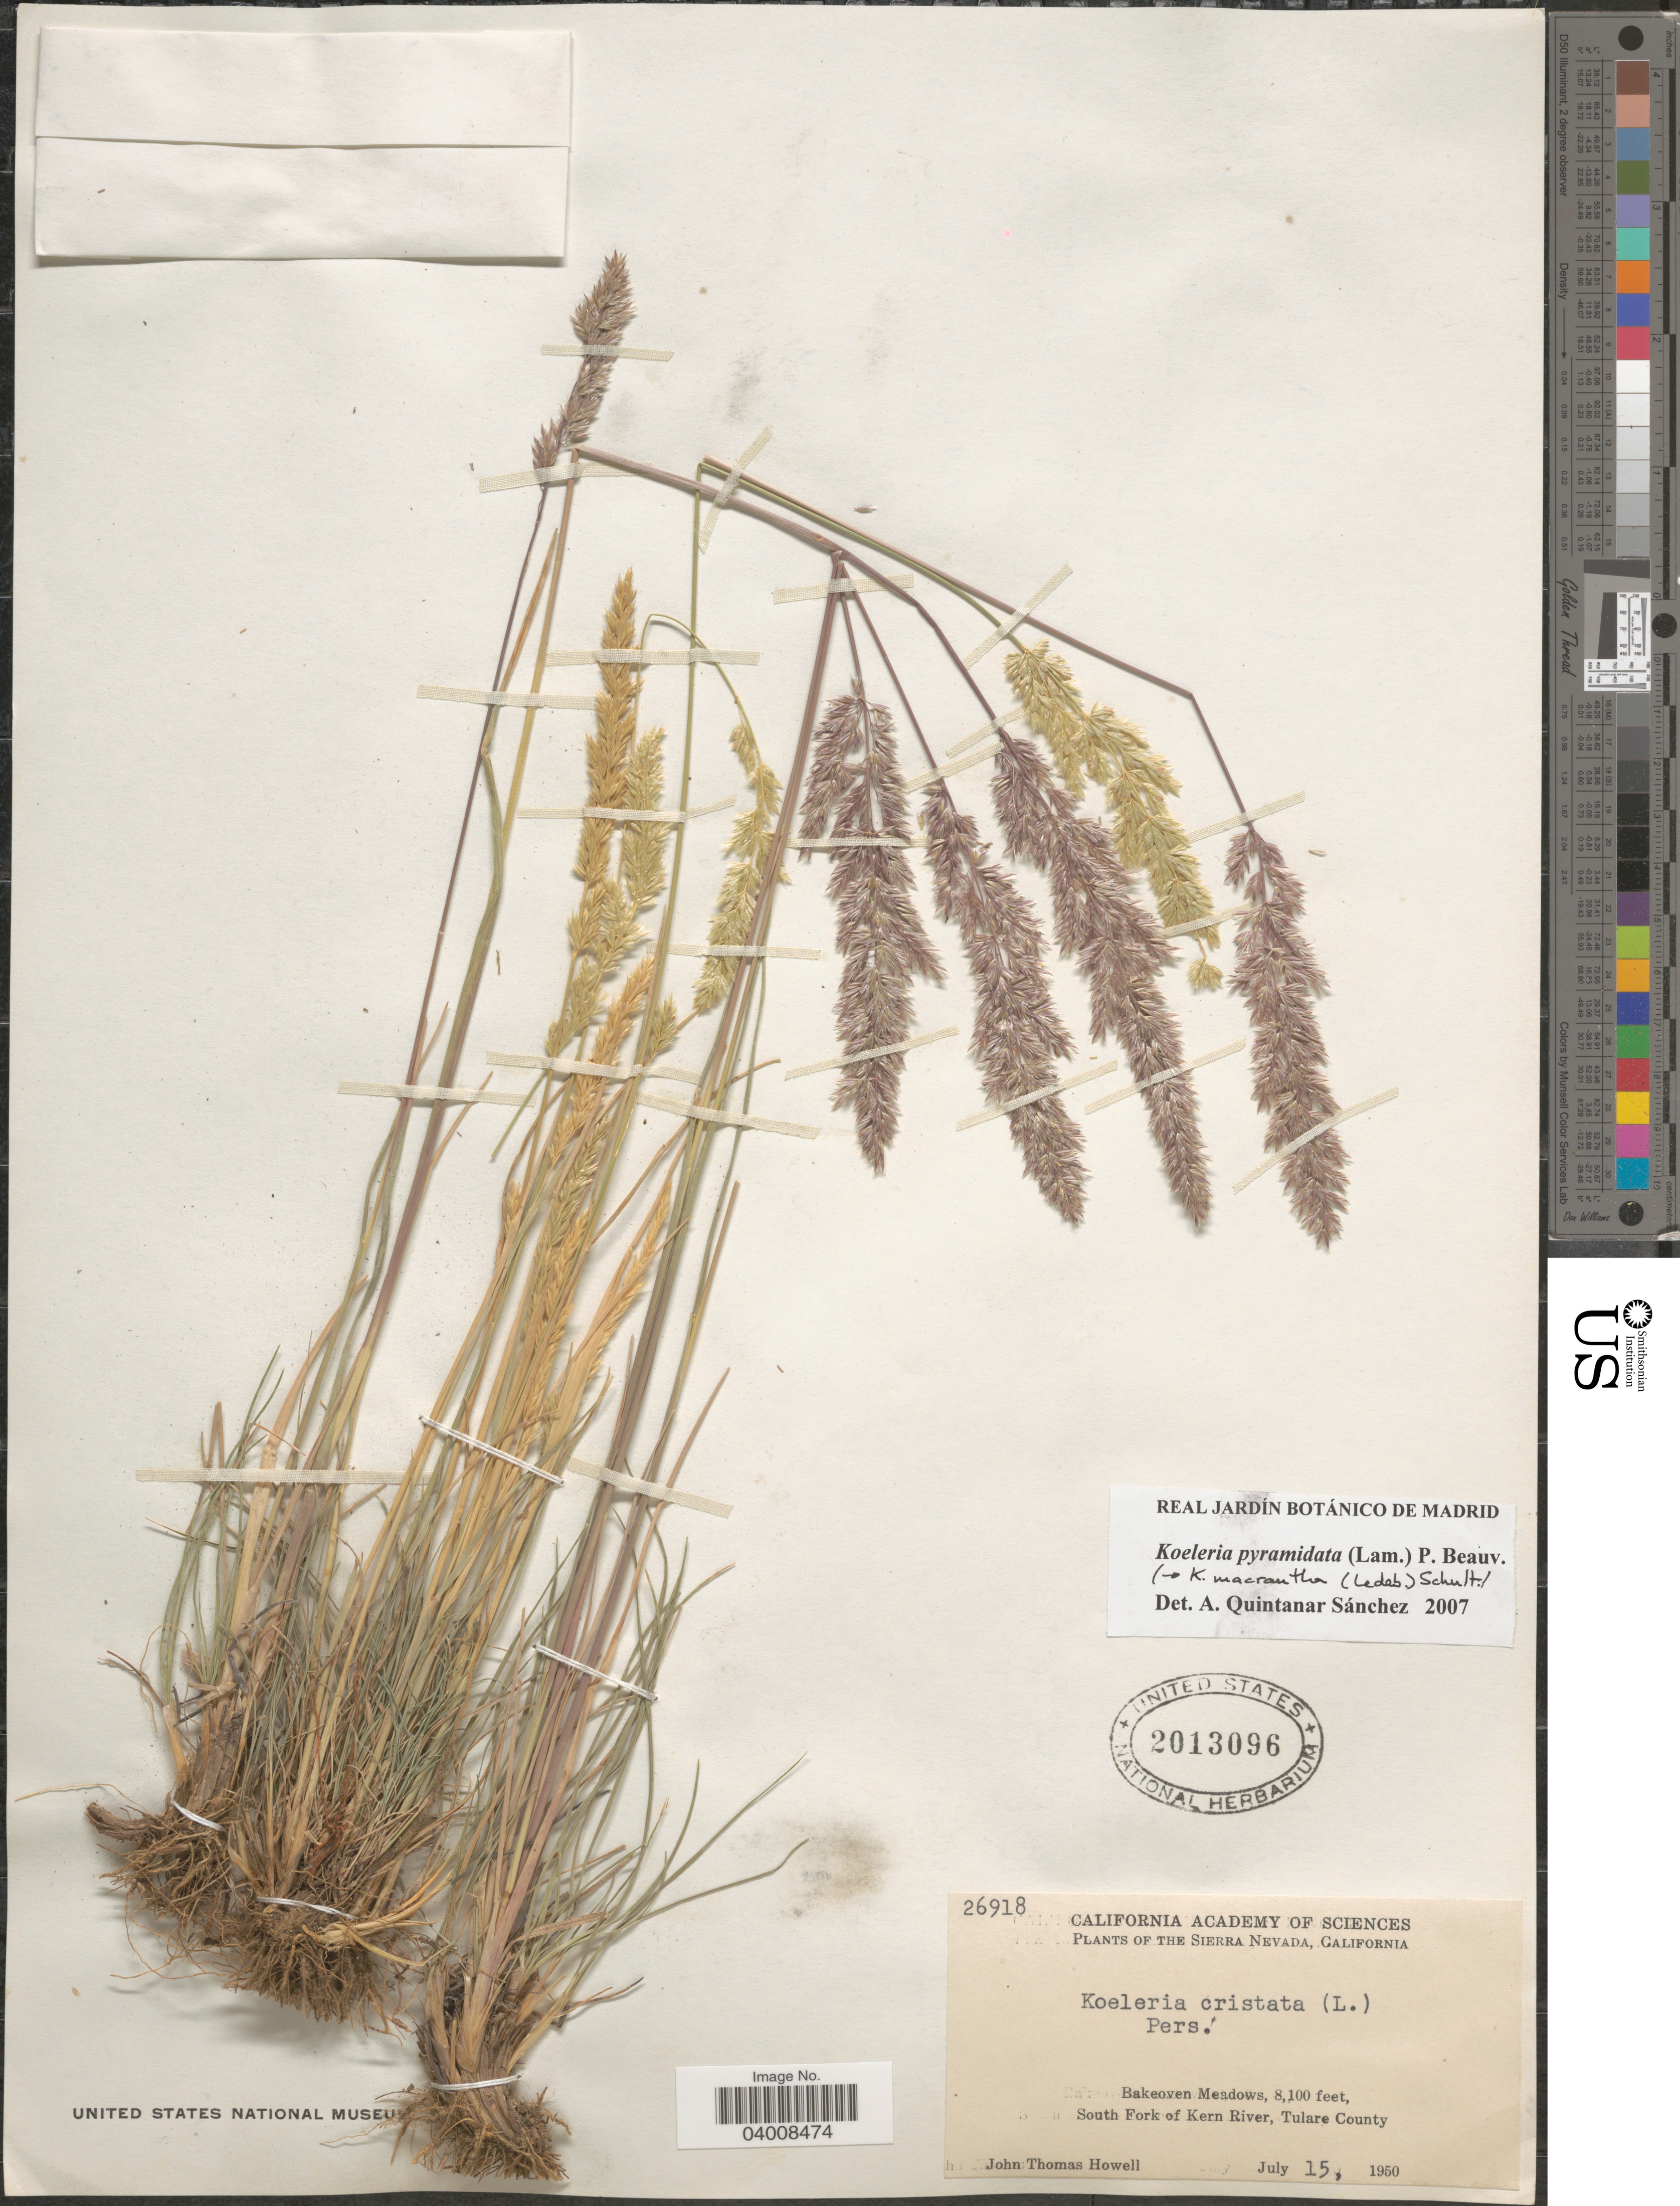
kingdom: Plantae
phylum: Tracheophyta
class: Liliopsida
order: Poales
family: Poaceae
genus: Koeleria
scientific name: Koeleria pyramidata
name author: (Lam.) P. Beauv.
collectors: J. T. Howell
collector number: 26918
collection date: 1950-07-15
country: United States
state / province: California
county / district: Tulare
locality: The Sierra Nevada. Bakeoven Meadows, South Fork of Kern River, Tulare County.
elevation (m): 2469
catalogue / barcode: US 2013096